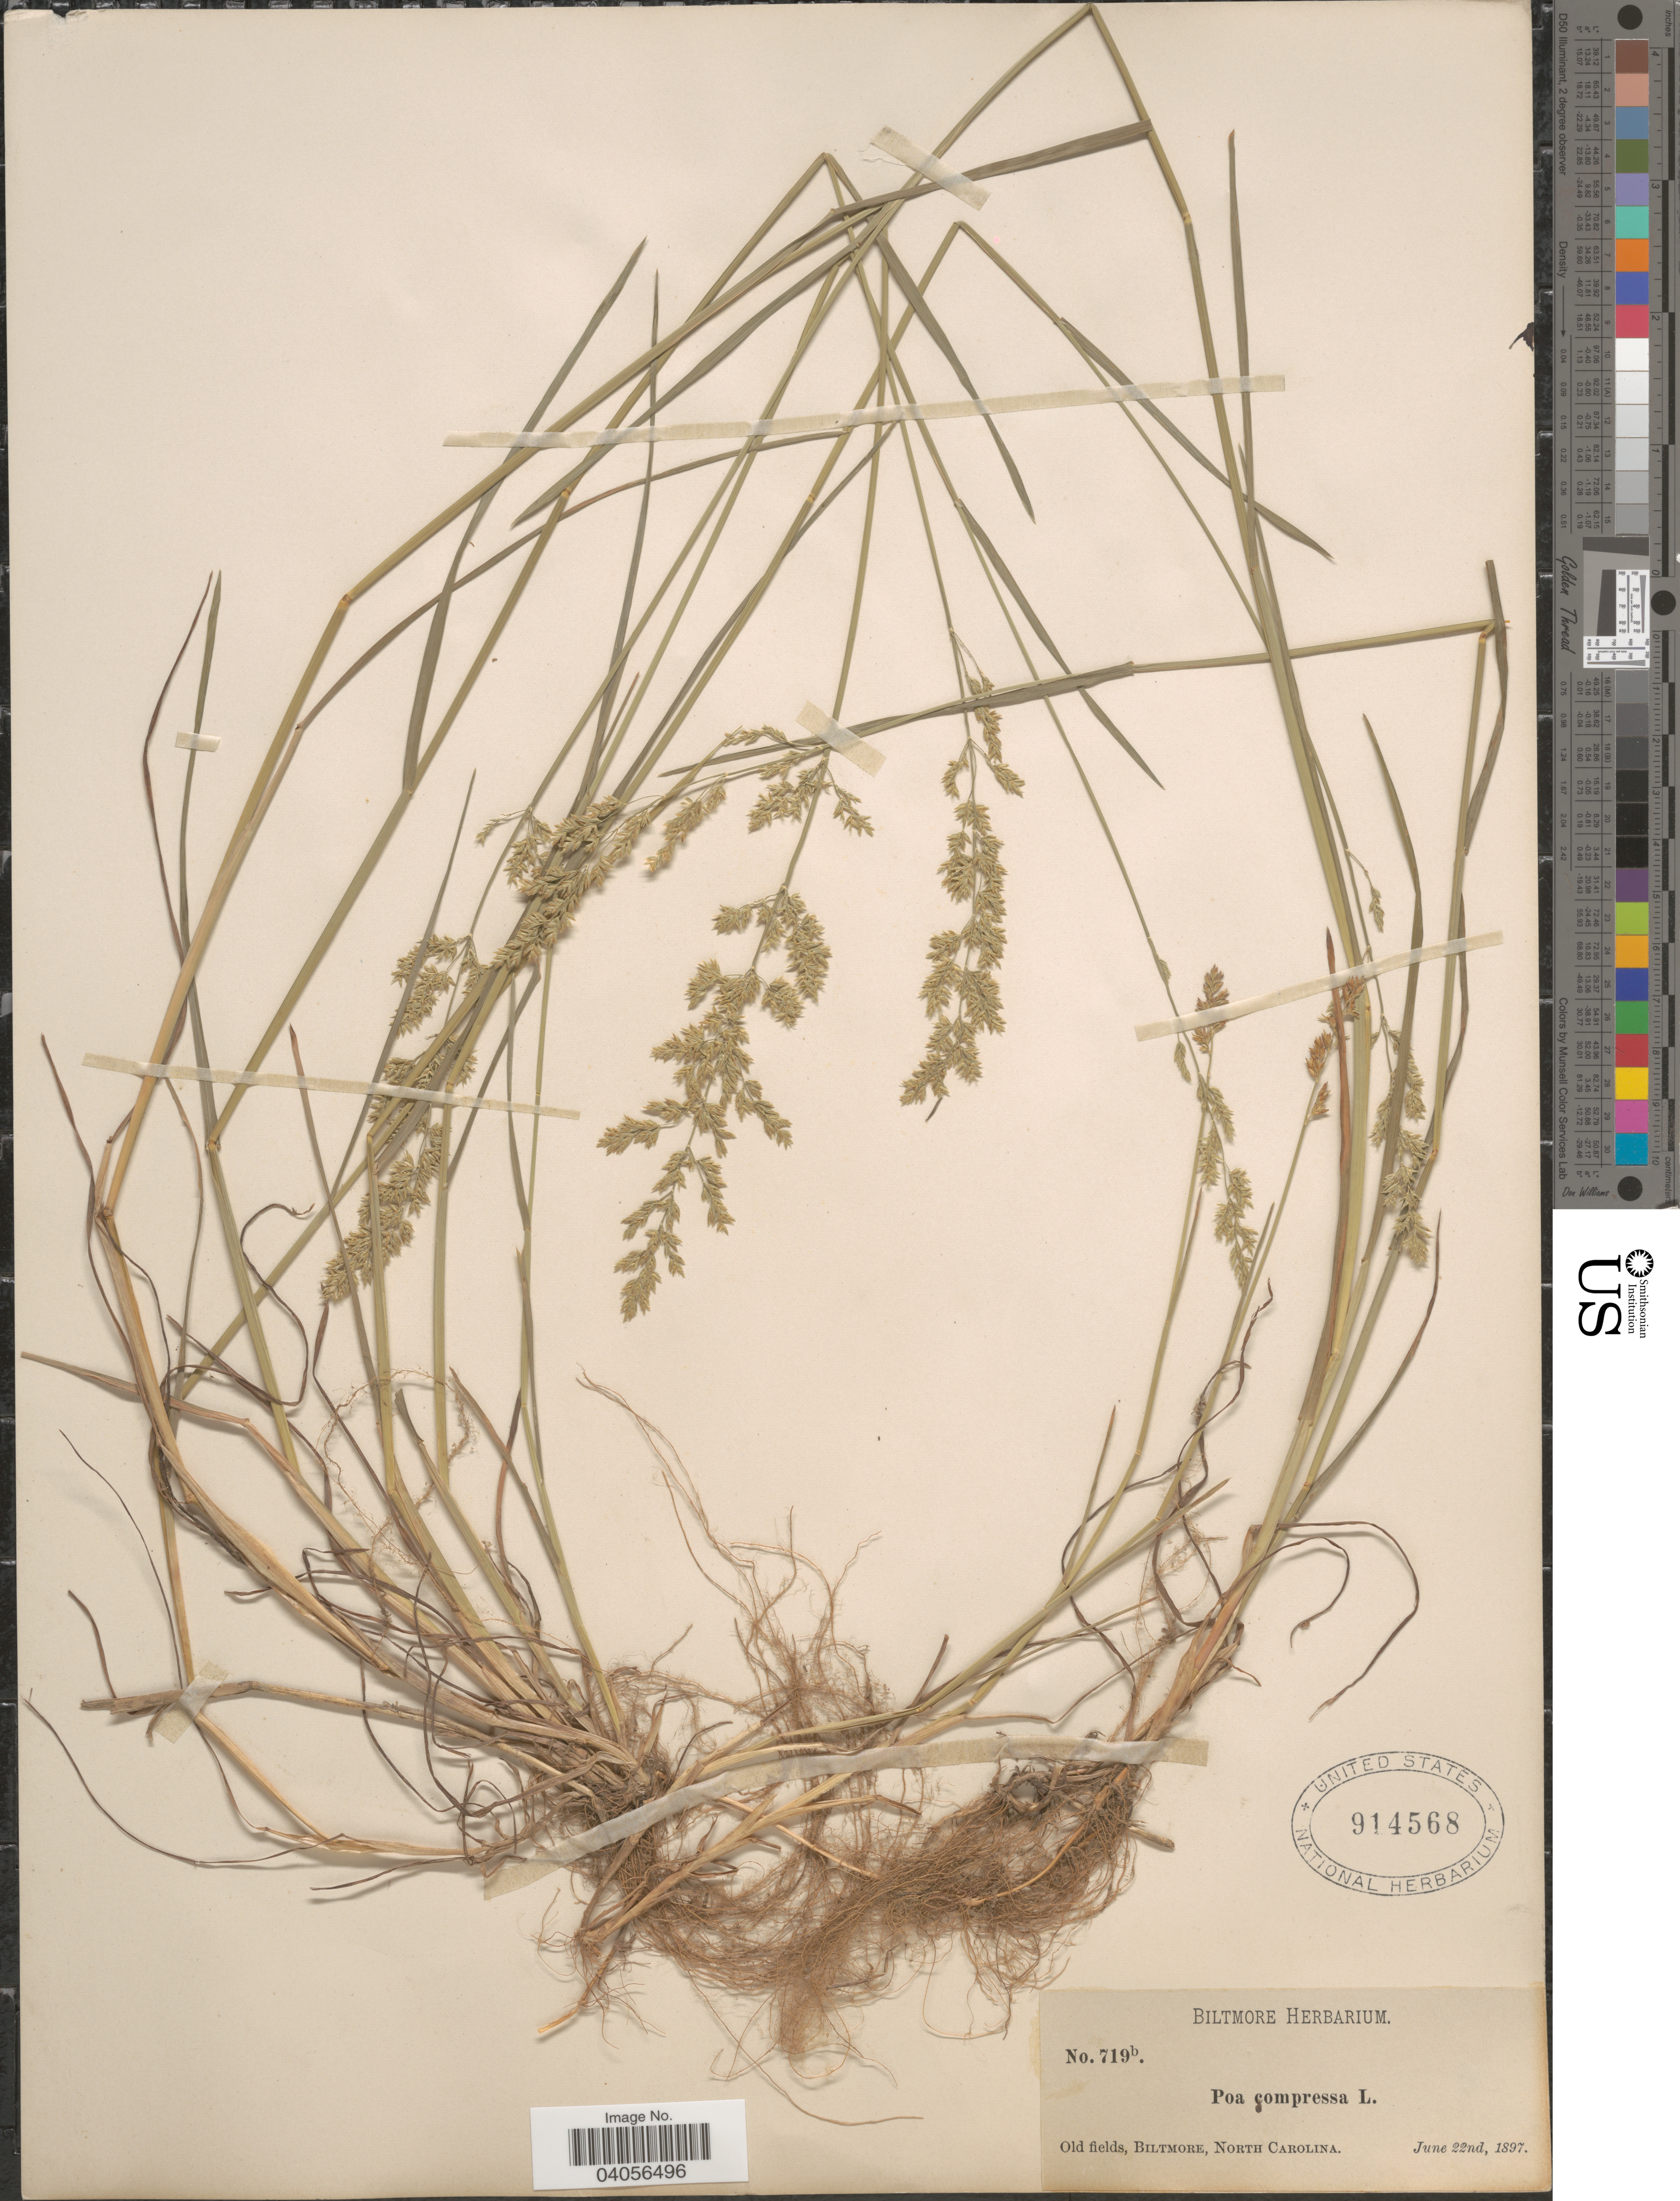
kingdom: Plantae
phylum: Tracheophyta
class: Liliopsida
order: Poales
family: Poaceae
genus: Poa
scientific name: Poa compressa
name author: L.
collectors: ex herb. Biltmore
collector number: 719b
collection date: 1897-06-22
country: United States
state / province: North Carolina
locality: Biltmore.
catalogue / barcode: US 914568